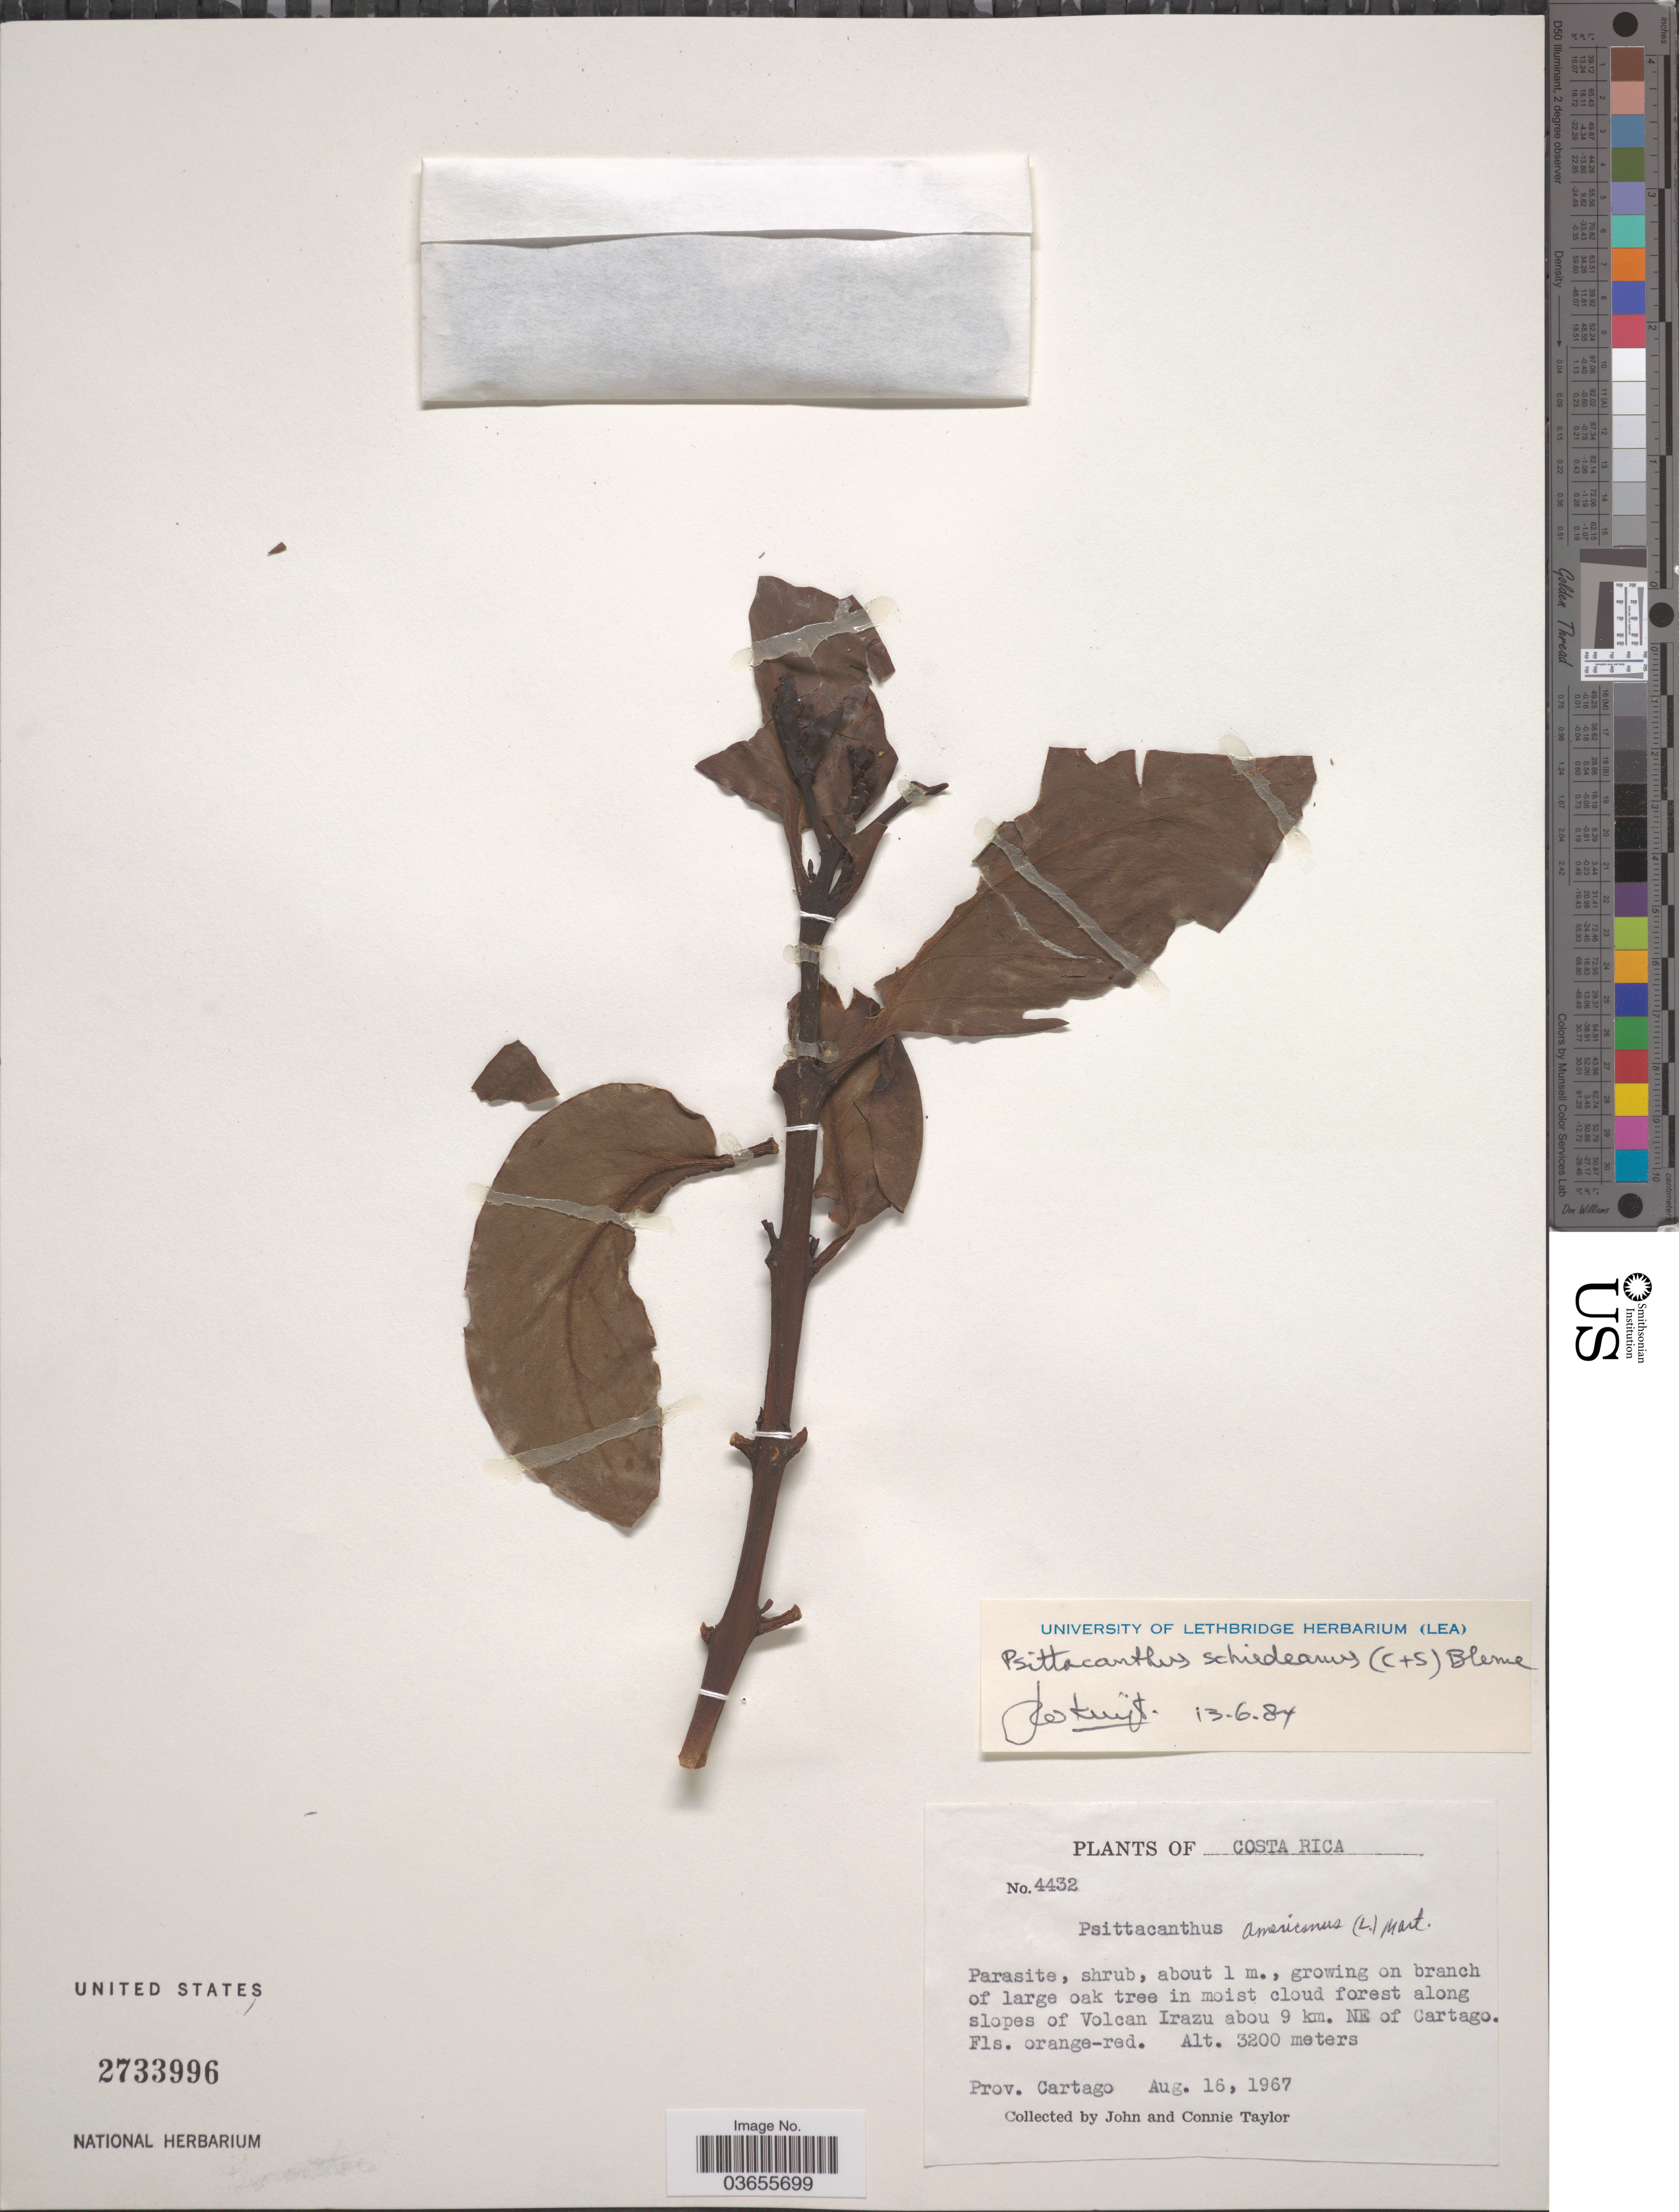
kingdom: Plantae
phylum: Tracheophyta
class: Magnoliopsida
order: Santalales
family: Loranthaceae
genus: Psittacanthus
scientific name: Psittacanthus schiedeanus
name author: (Schltdl. & Cham.) Blume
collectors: J. Taylor & C. Taylor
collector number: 4432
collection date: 1967-08-16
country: Costa Rica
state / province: Cartago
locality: Along slopes of Volcan Irazu abou 9 km. NE of Cartago.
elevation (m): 3200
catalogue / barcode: US 2733996